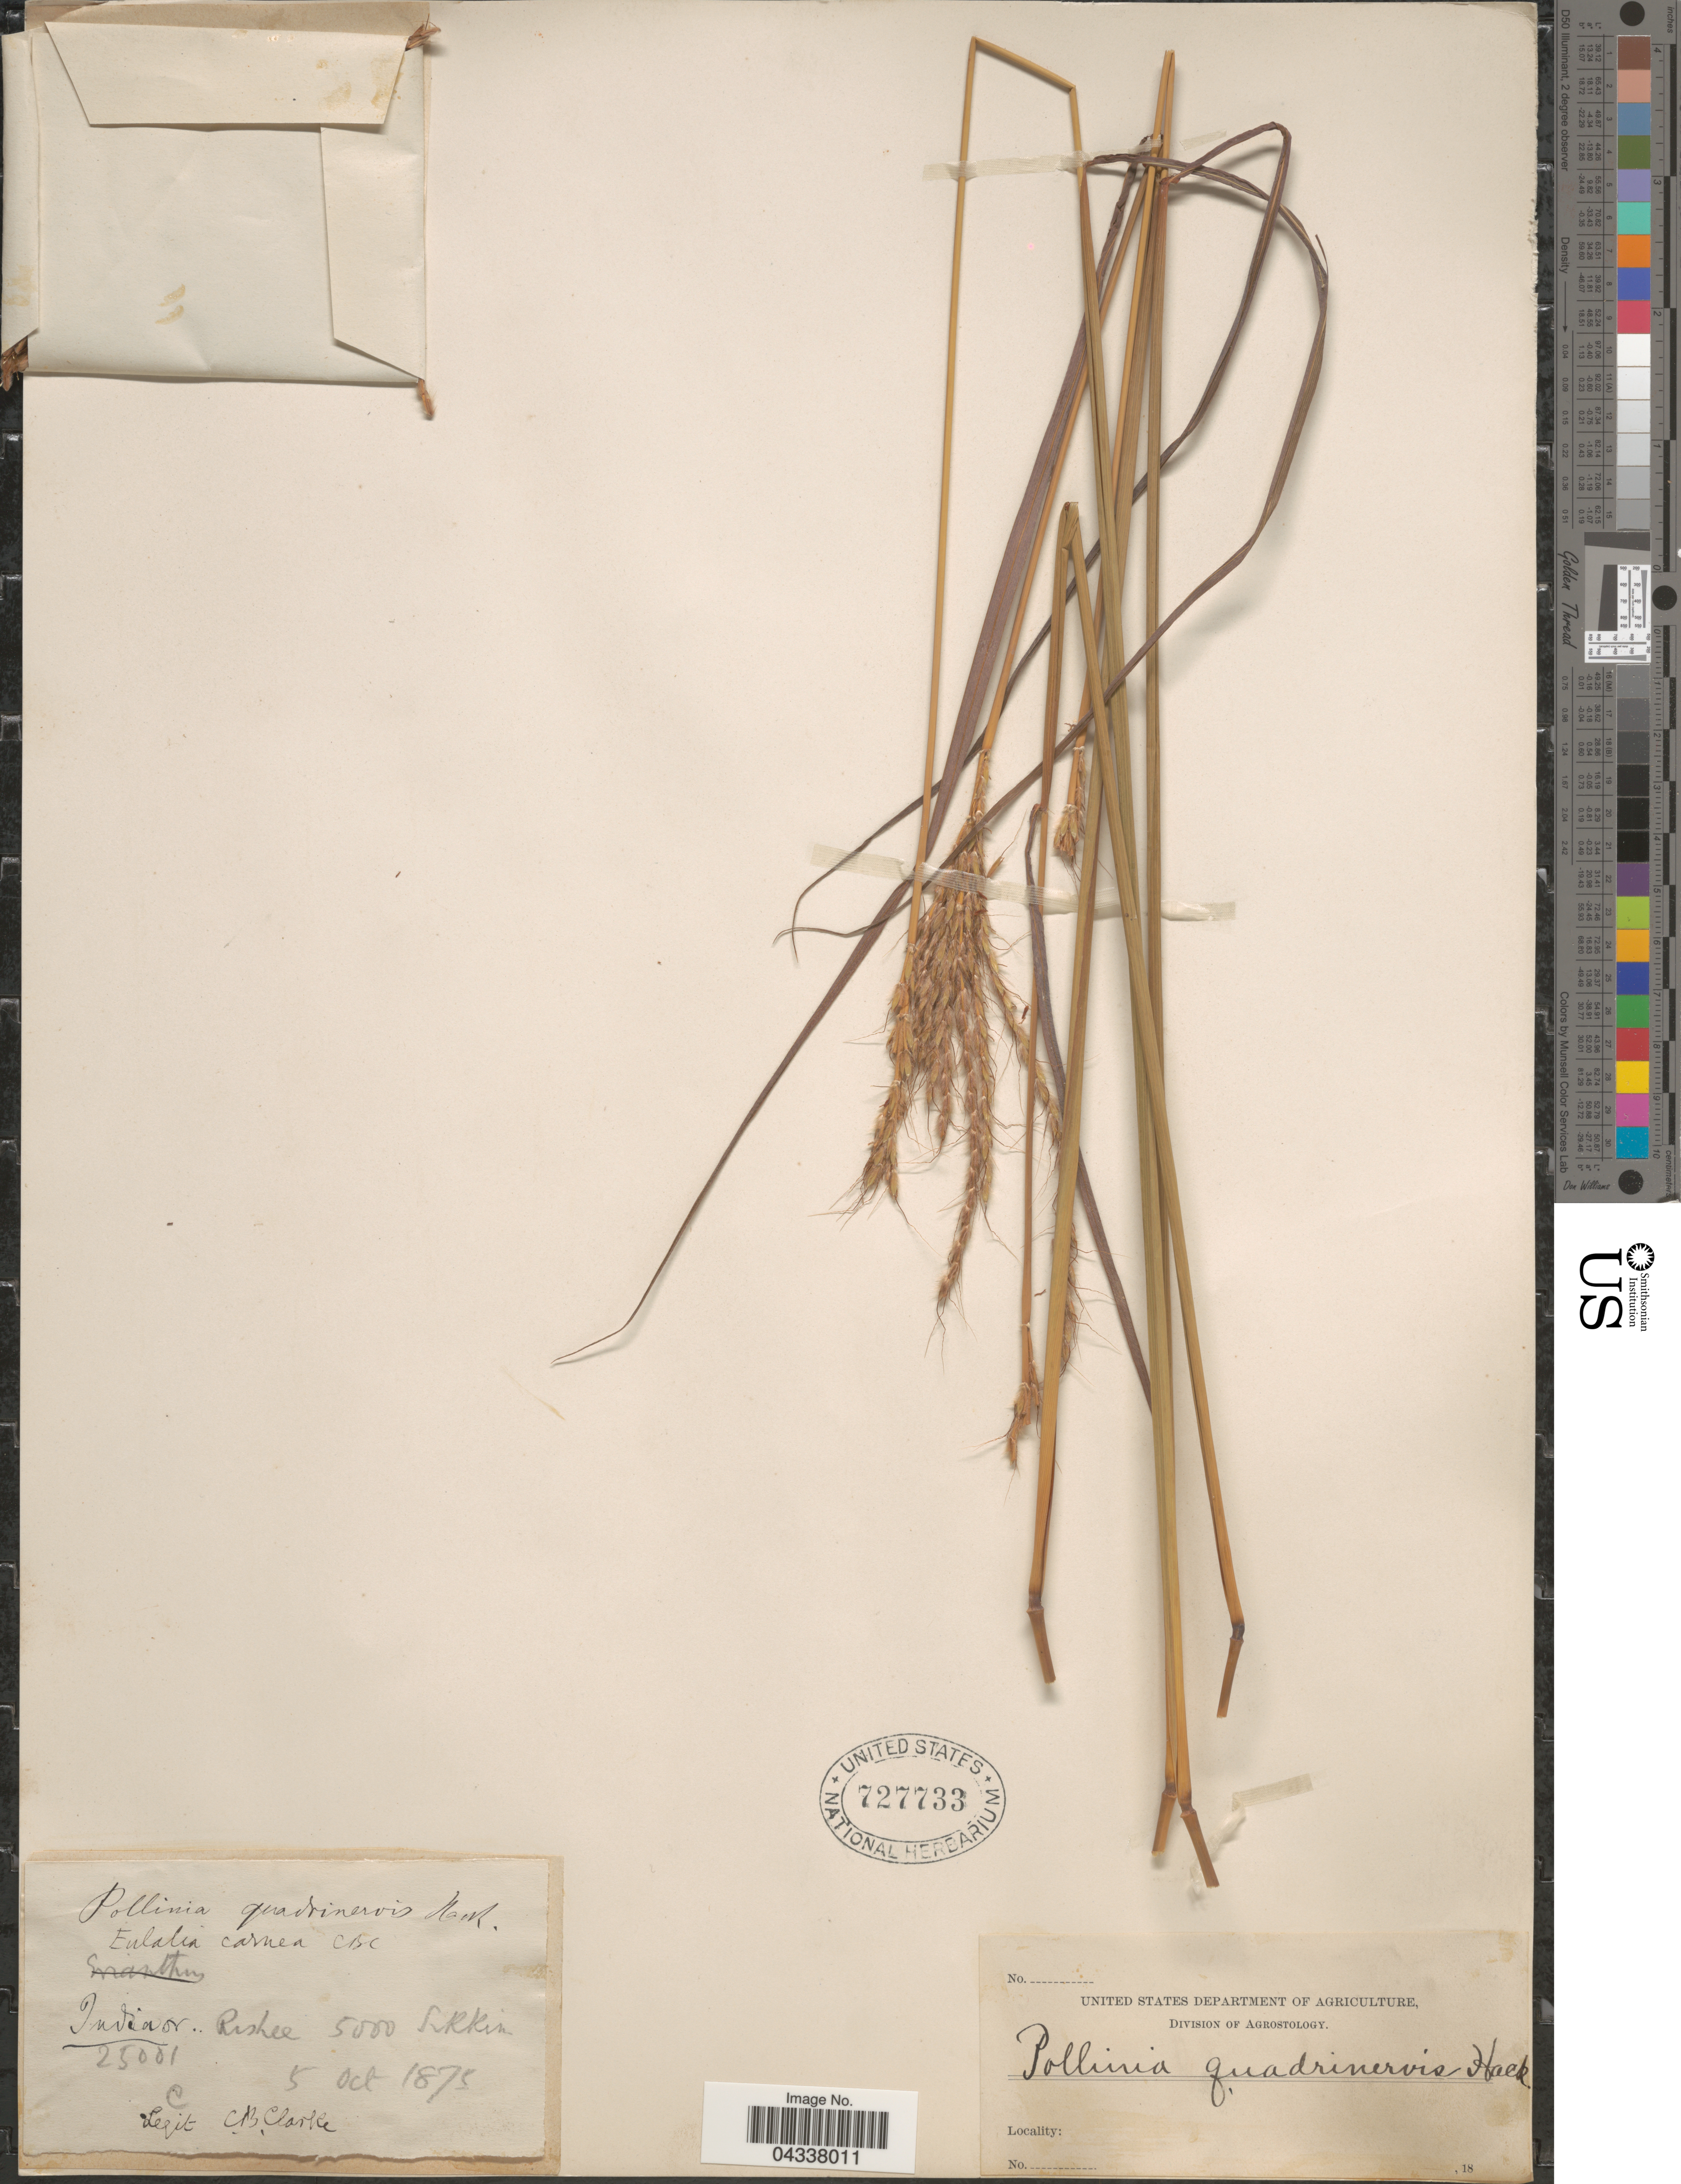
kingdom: Plantae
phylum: Tracheophyta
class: Liliopsida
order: Poales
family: Poaceae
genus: Pseudopogonatherum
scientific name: Pseudopogonatherum quadrinerve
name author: (Hack.) Ohwi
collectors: C. B. Clarke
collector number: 25001C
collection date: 1875-10-05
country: India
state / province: Sikkim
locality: India or. Rishie.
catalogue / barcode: US 727733